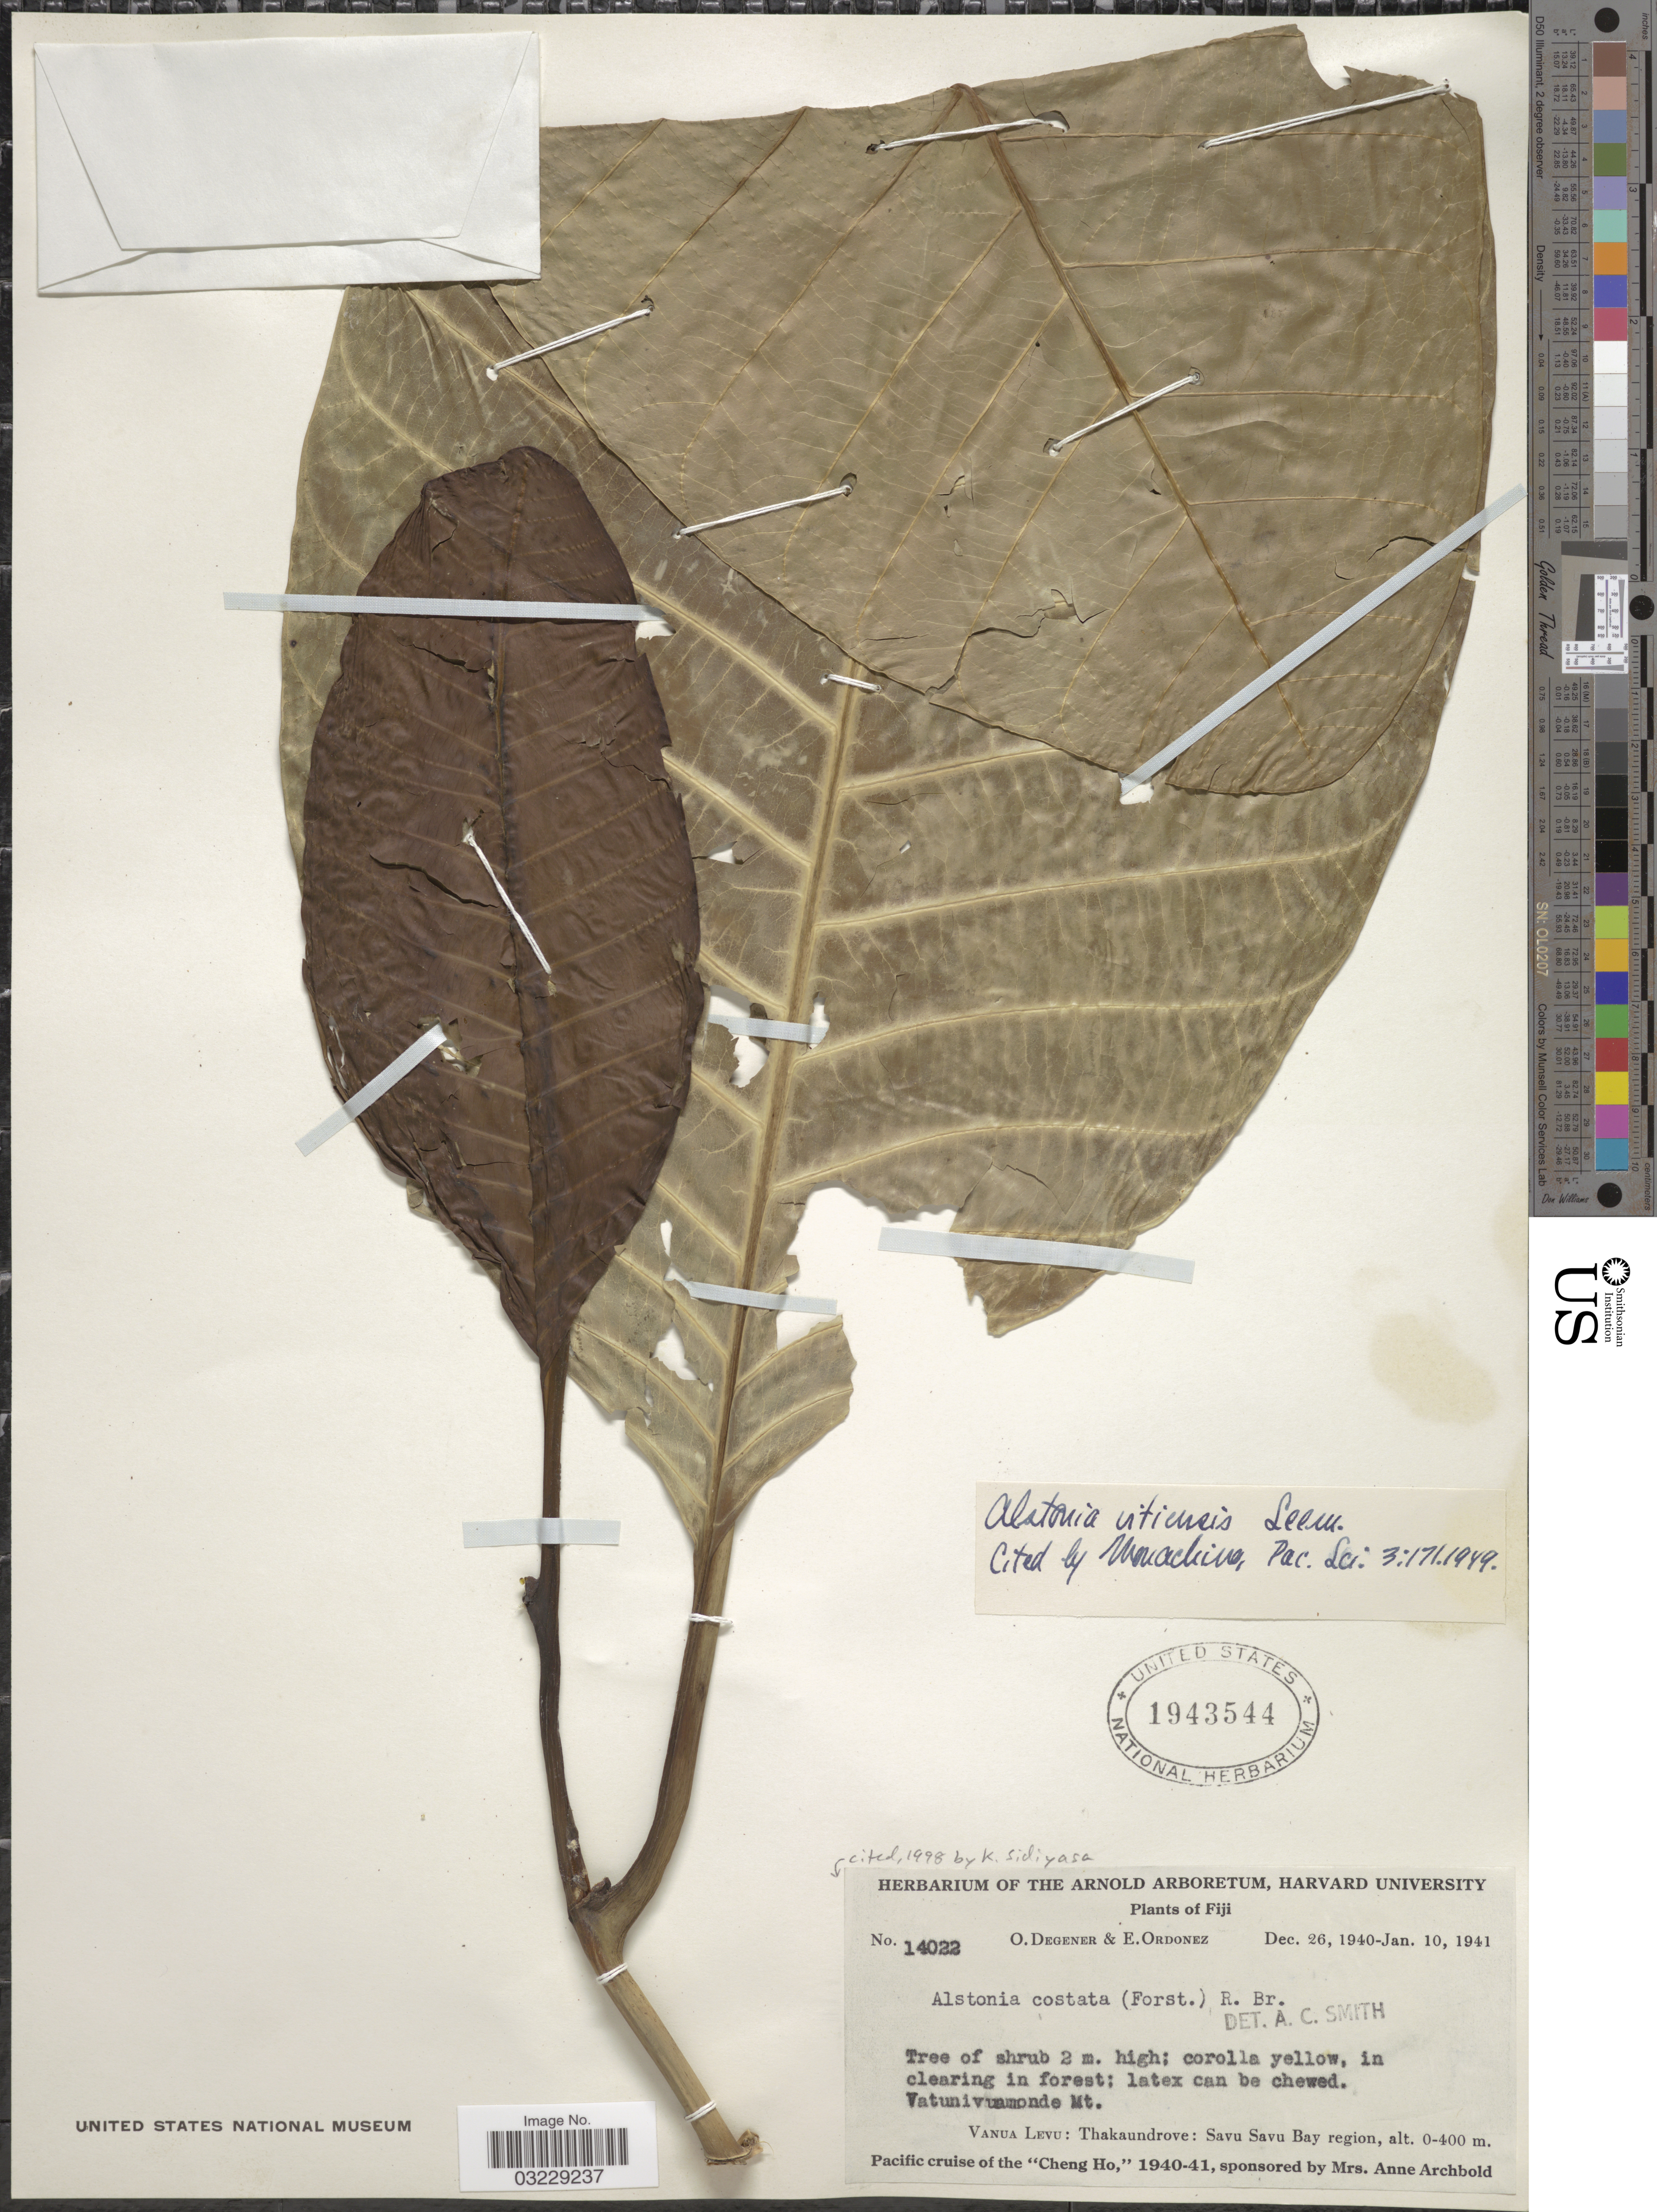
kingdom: Plantae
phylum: Tracheophyta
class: Magnoliopsida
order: Gentianales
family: Apocynaceae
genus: Alstonia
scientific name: Alstonia sp.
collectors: O. Degener & E. Ordonez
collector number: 14022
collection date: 1940-12-26/1941-01-10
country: Fiji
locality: Vanua Levu: Thakaundrove: Savu Savu Bay region. Vatunivuamonde Mt.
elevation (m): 0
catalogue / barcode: US 1943544